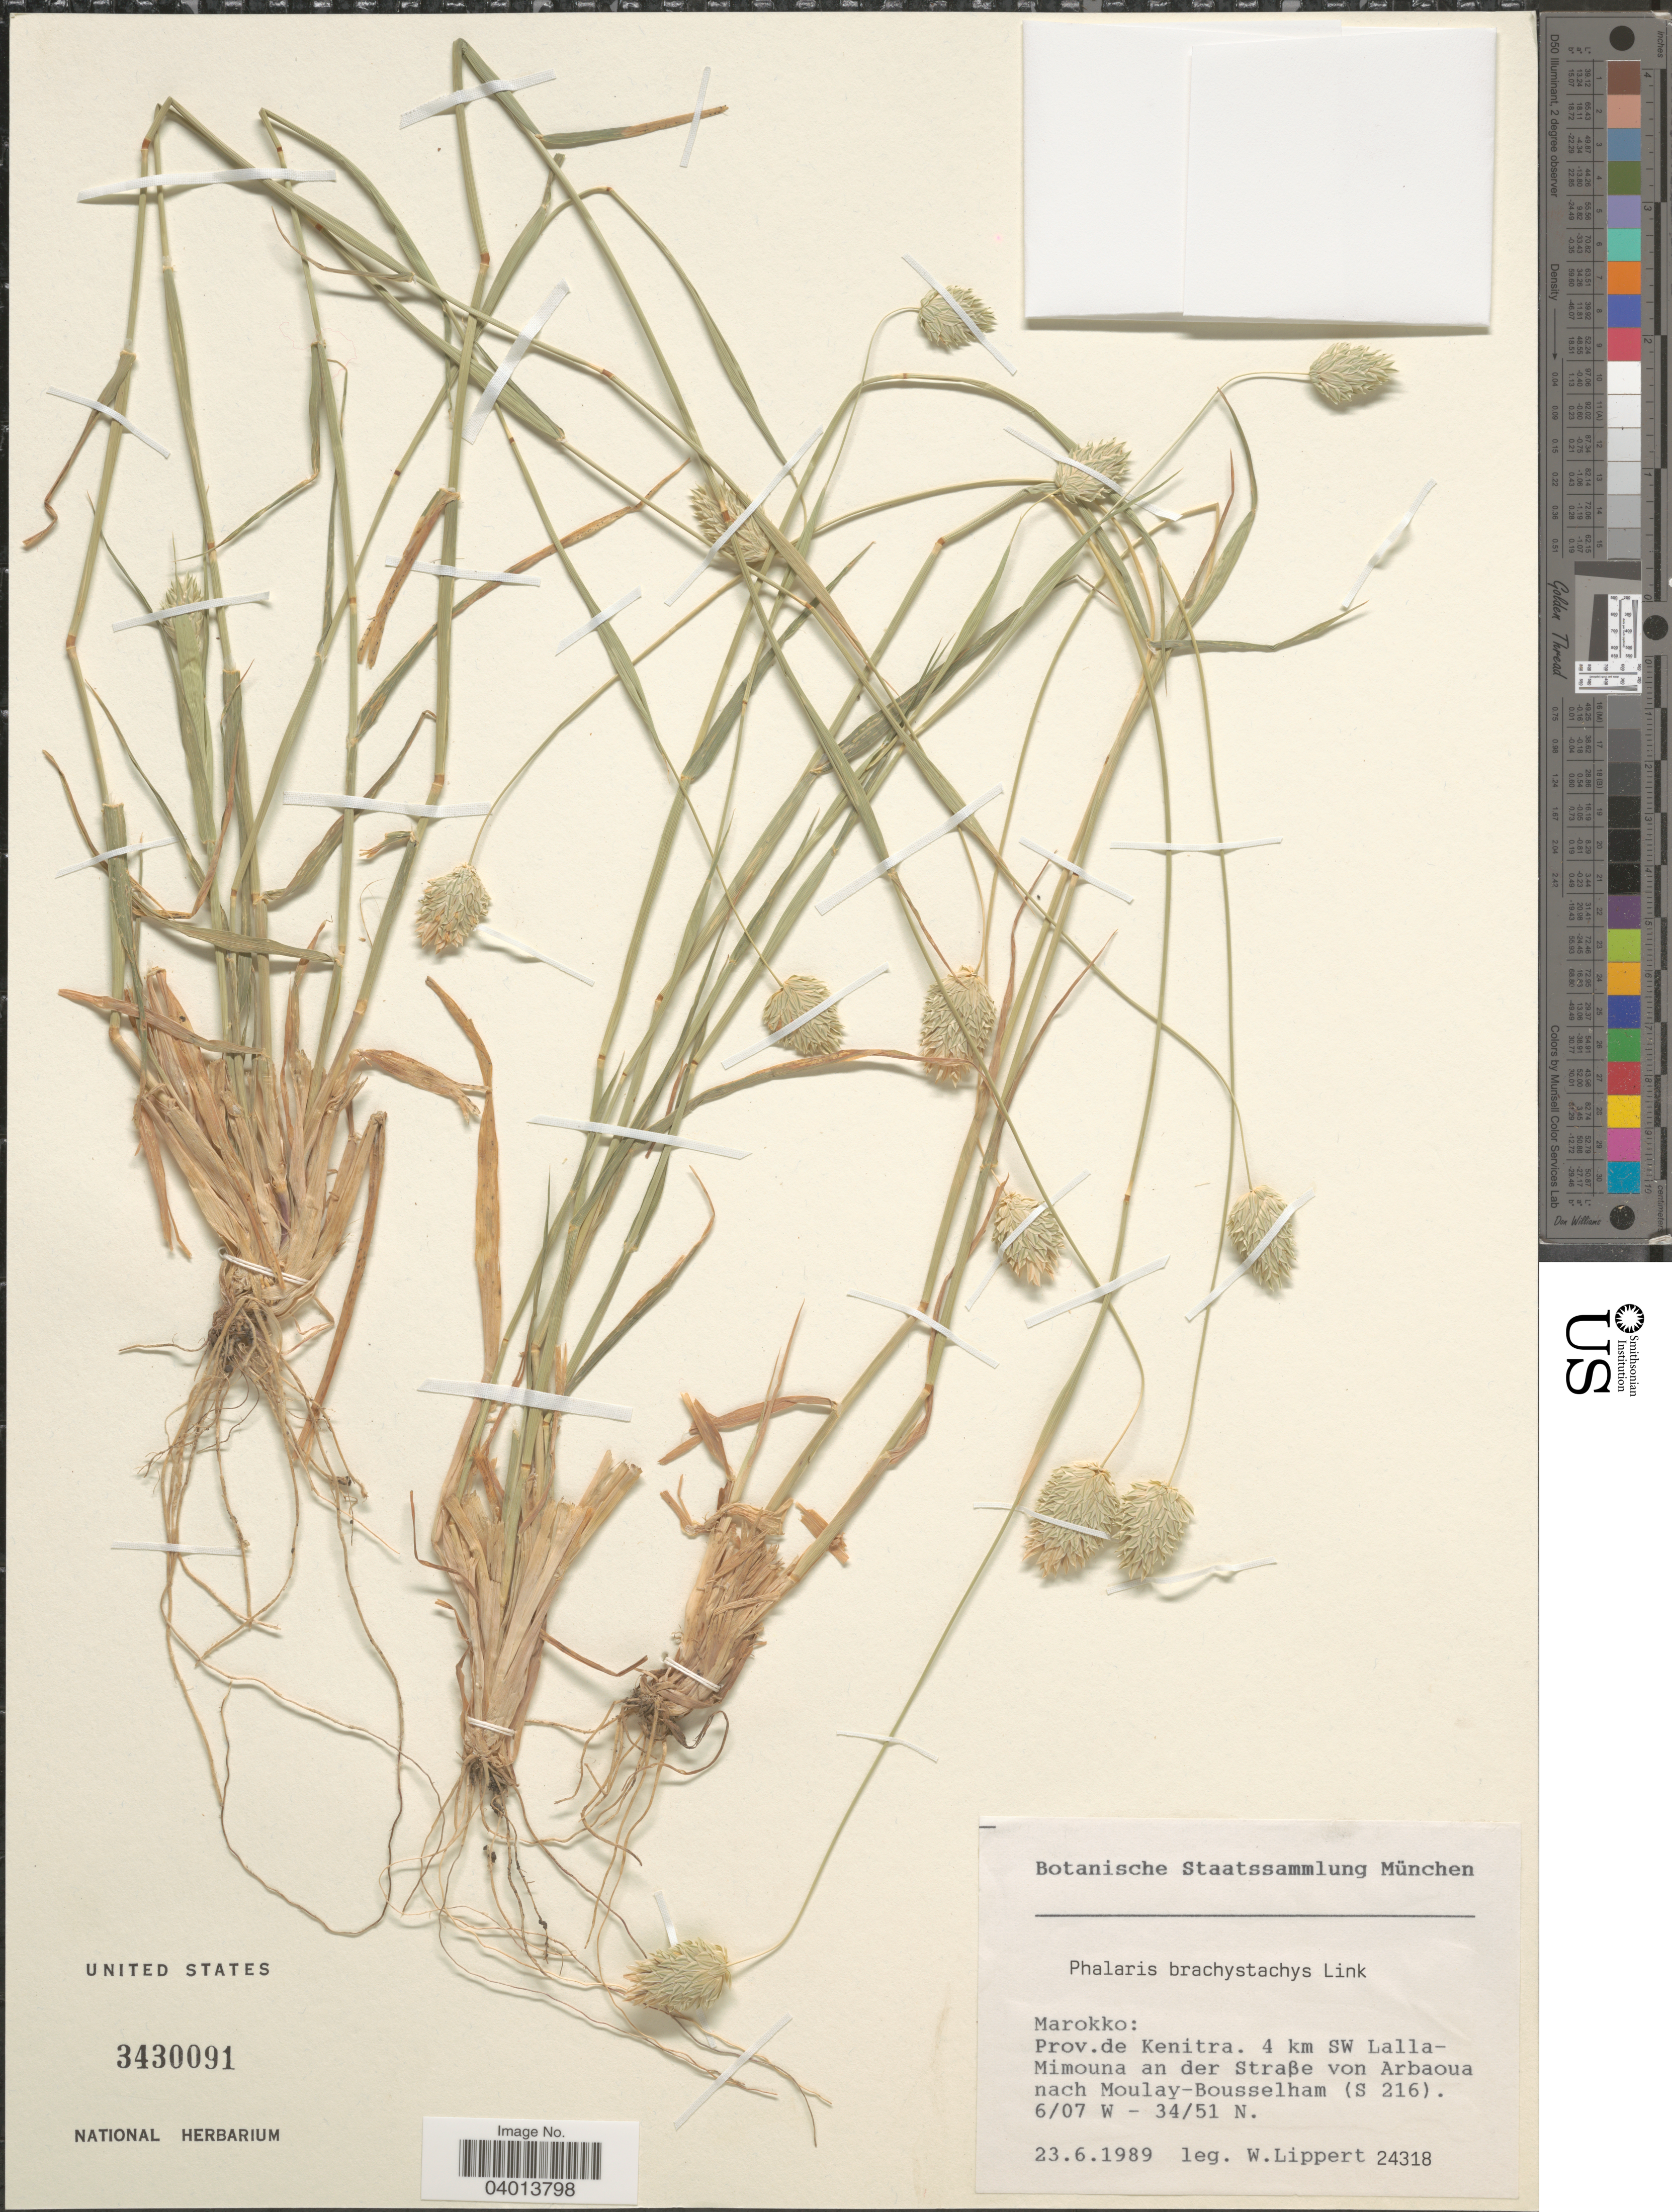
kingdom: Plantae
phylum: Tracheophyta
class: Liliopsida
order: Poales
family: Poaceae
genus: Phalaris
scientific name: Phalaris brachystachys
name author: Link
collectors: W. Lippert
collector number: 24318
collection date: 1989-06-23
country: Morocco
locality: Marokko: Prov. de Kenitra. 4 km SW Lalla-Mimouna an der Straße von Arbaoua nach Moulay-Bousselham (S 216).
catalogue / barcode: US 3430091